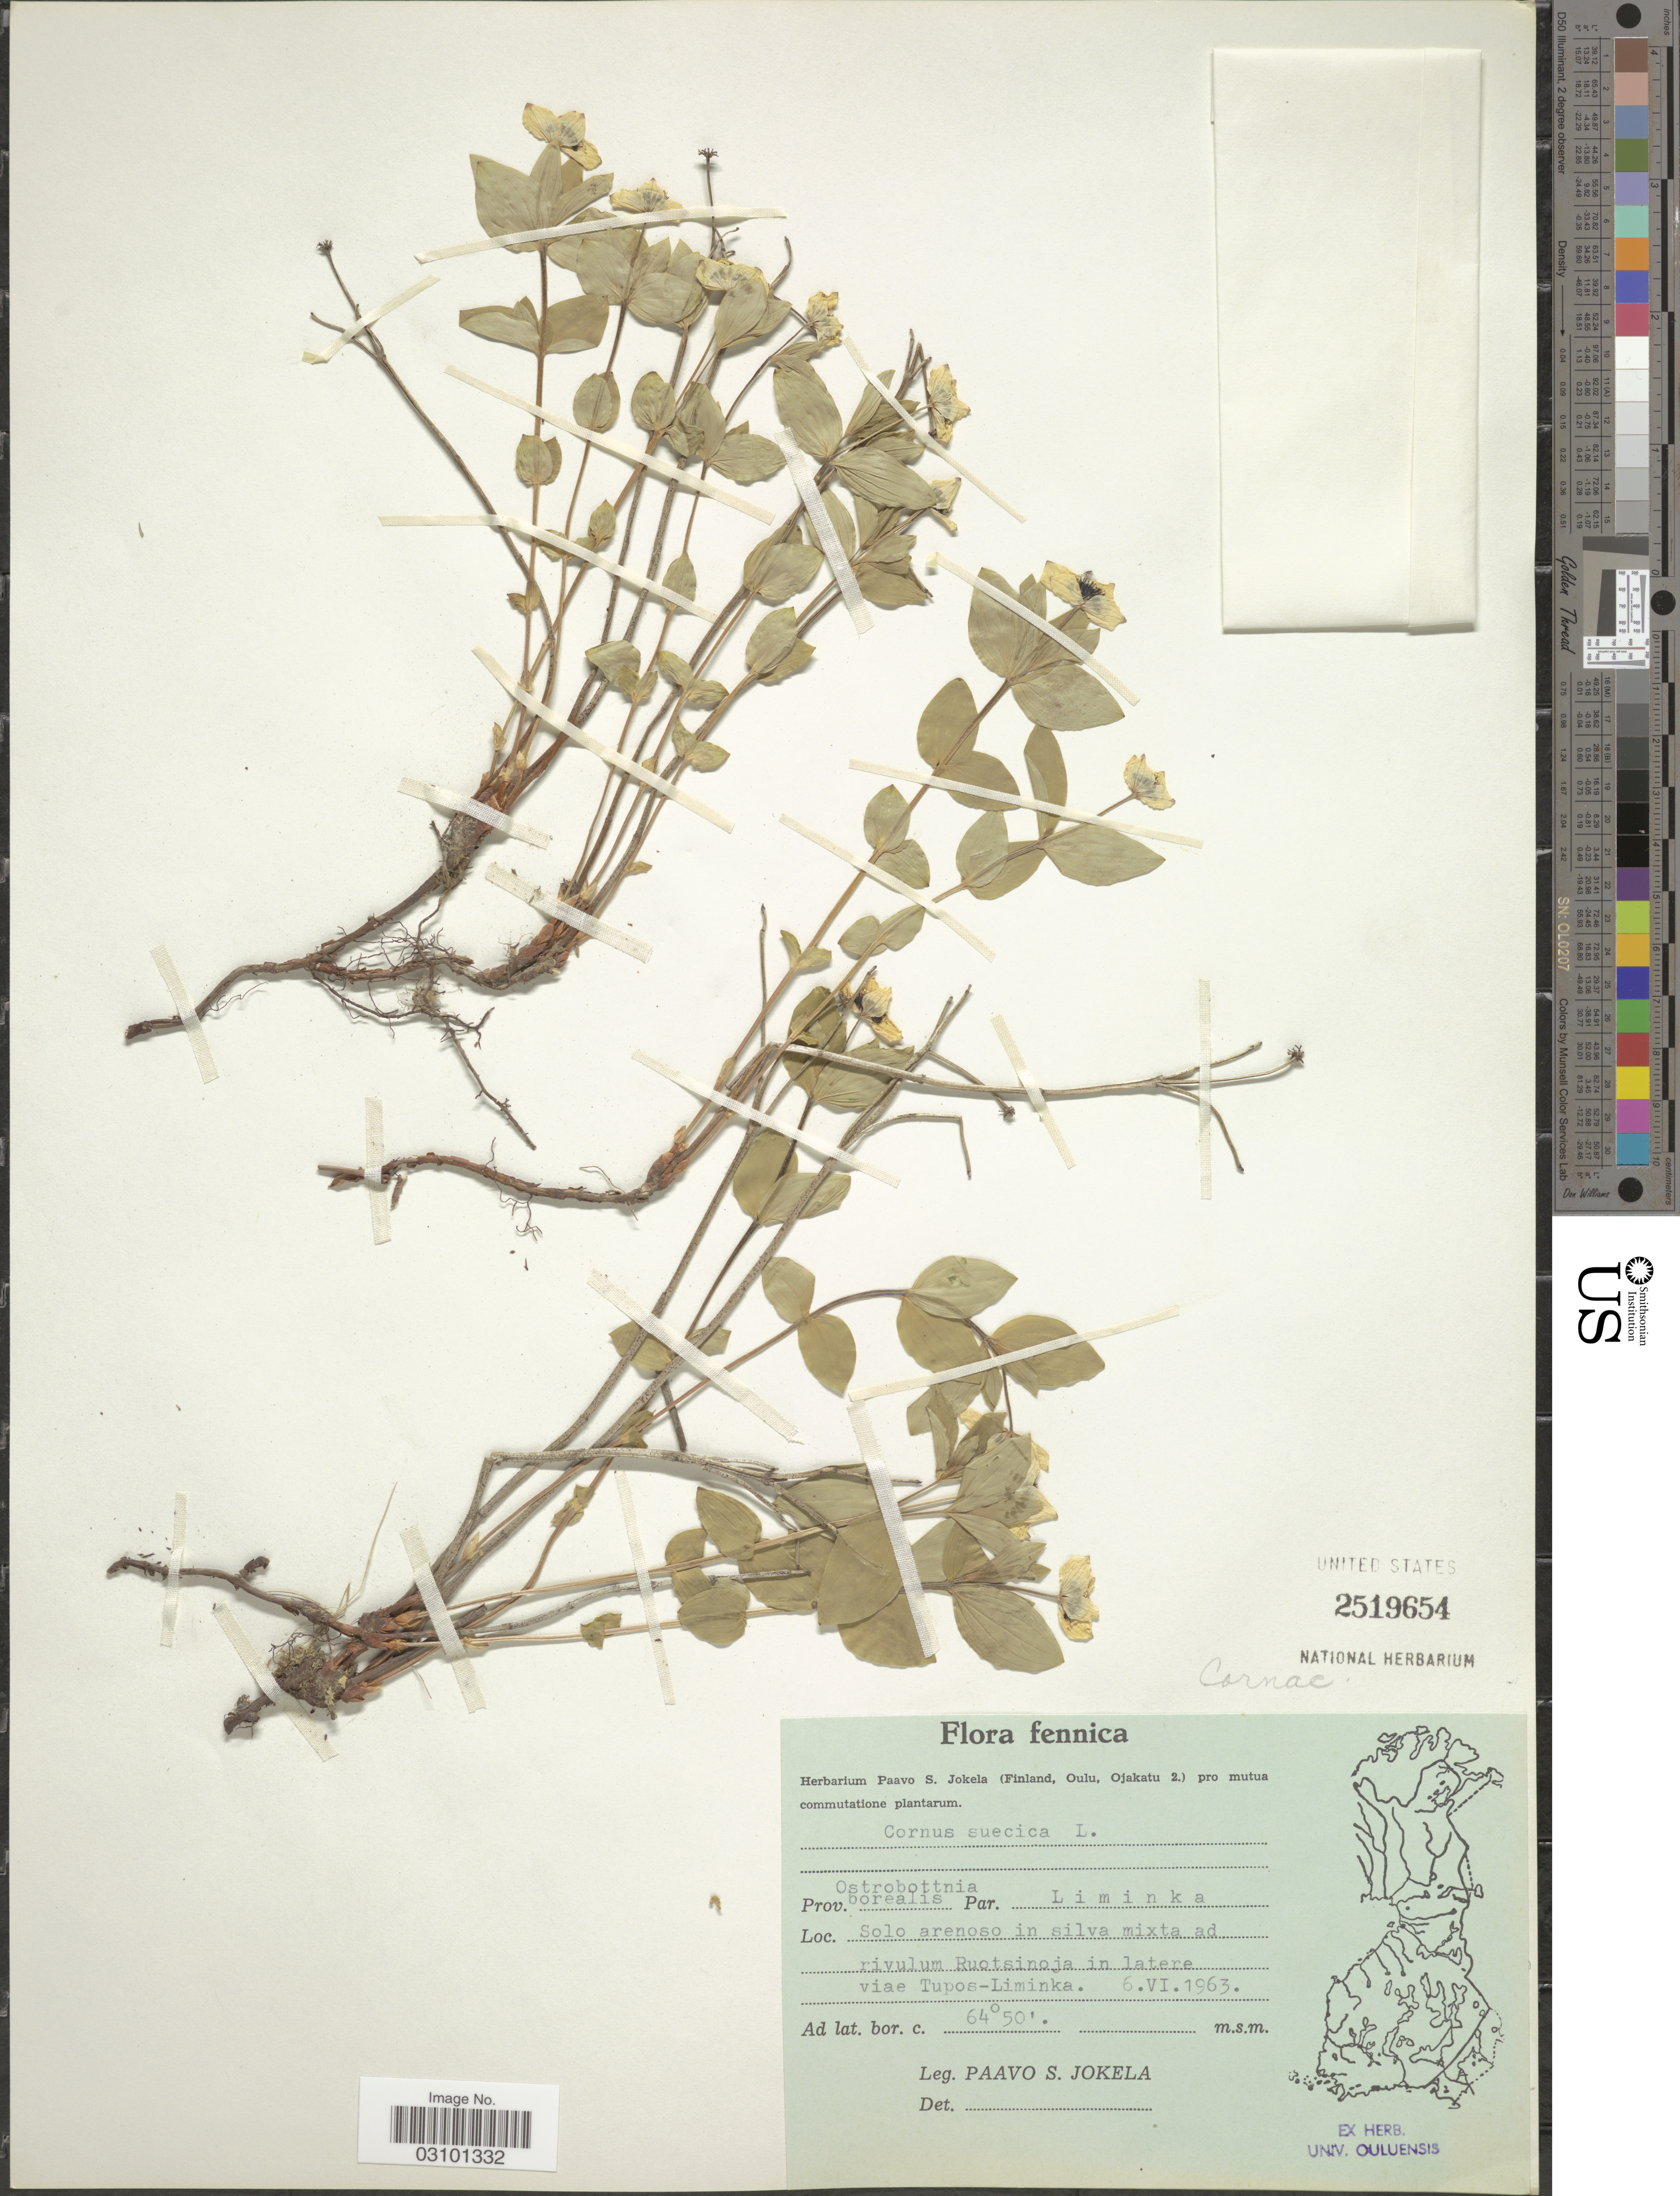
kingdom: Plantae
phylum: Tracheophyta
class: Magnoliopsida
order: Cornales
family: Cornaceae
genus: Cornus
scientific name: Cornus suecica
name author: L.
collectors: P. Jokela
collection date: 1963-06-06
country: Finland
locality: Fennica. Prov. Ostrobottnia borealis. Par. Liminka. Solo arenoso in silva mixta ad rivulum Ruotsinoja in latere viae Tupos-Liminka.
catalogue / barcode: US 2519654